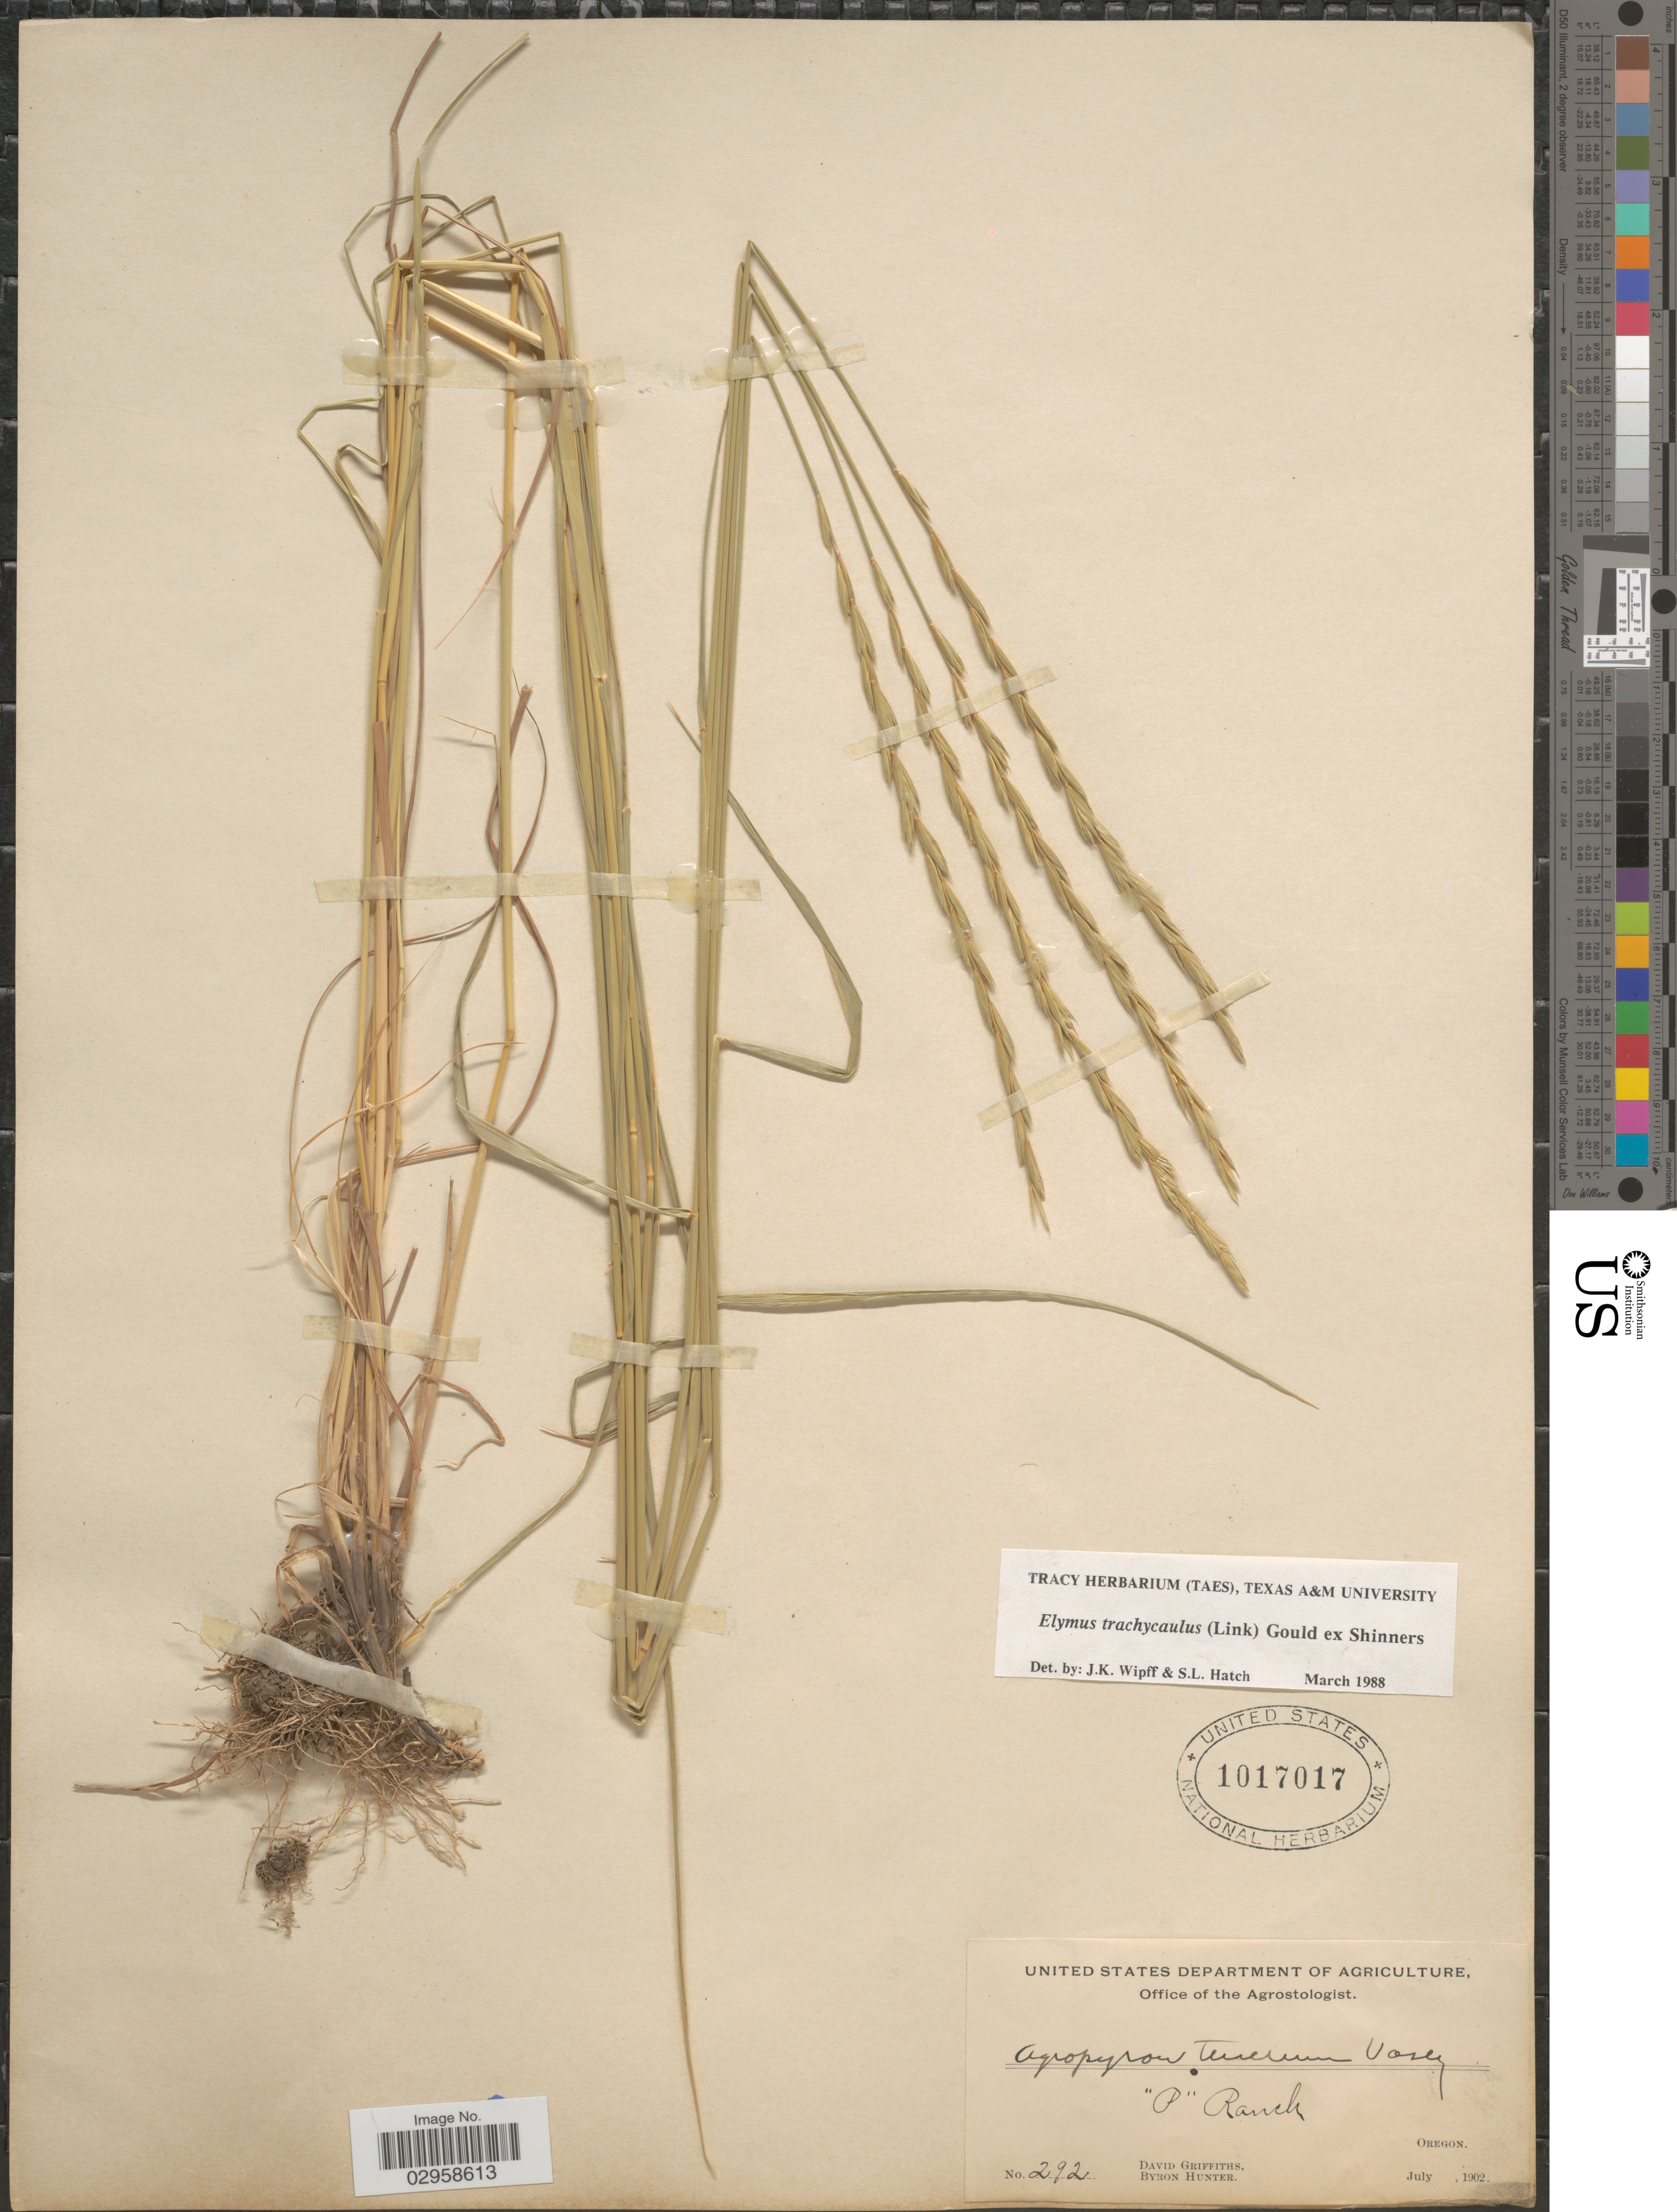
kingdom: Plantae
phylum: Tracheophyta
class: Liliopsida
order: Poales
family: Poaceae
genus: Elymus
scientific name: Elymus trachycaulus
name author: (Link) Gould ex Shinners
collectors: D. Griffiths & B. Hunter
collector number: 292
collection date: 1902-07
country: United States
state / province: Oregon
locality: P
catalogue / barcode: US 1017017